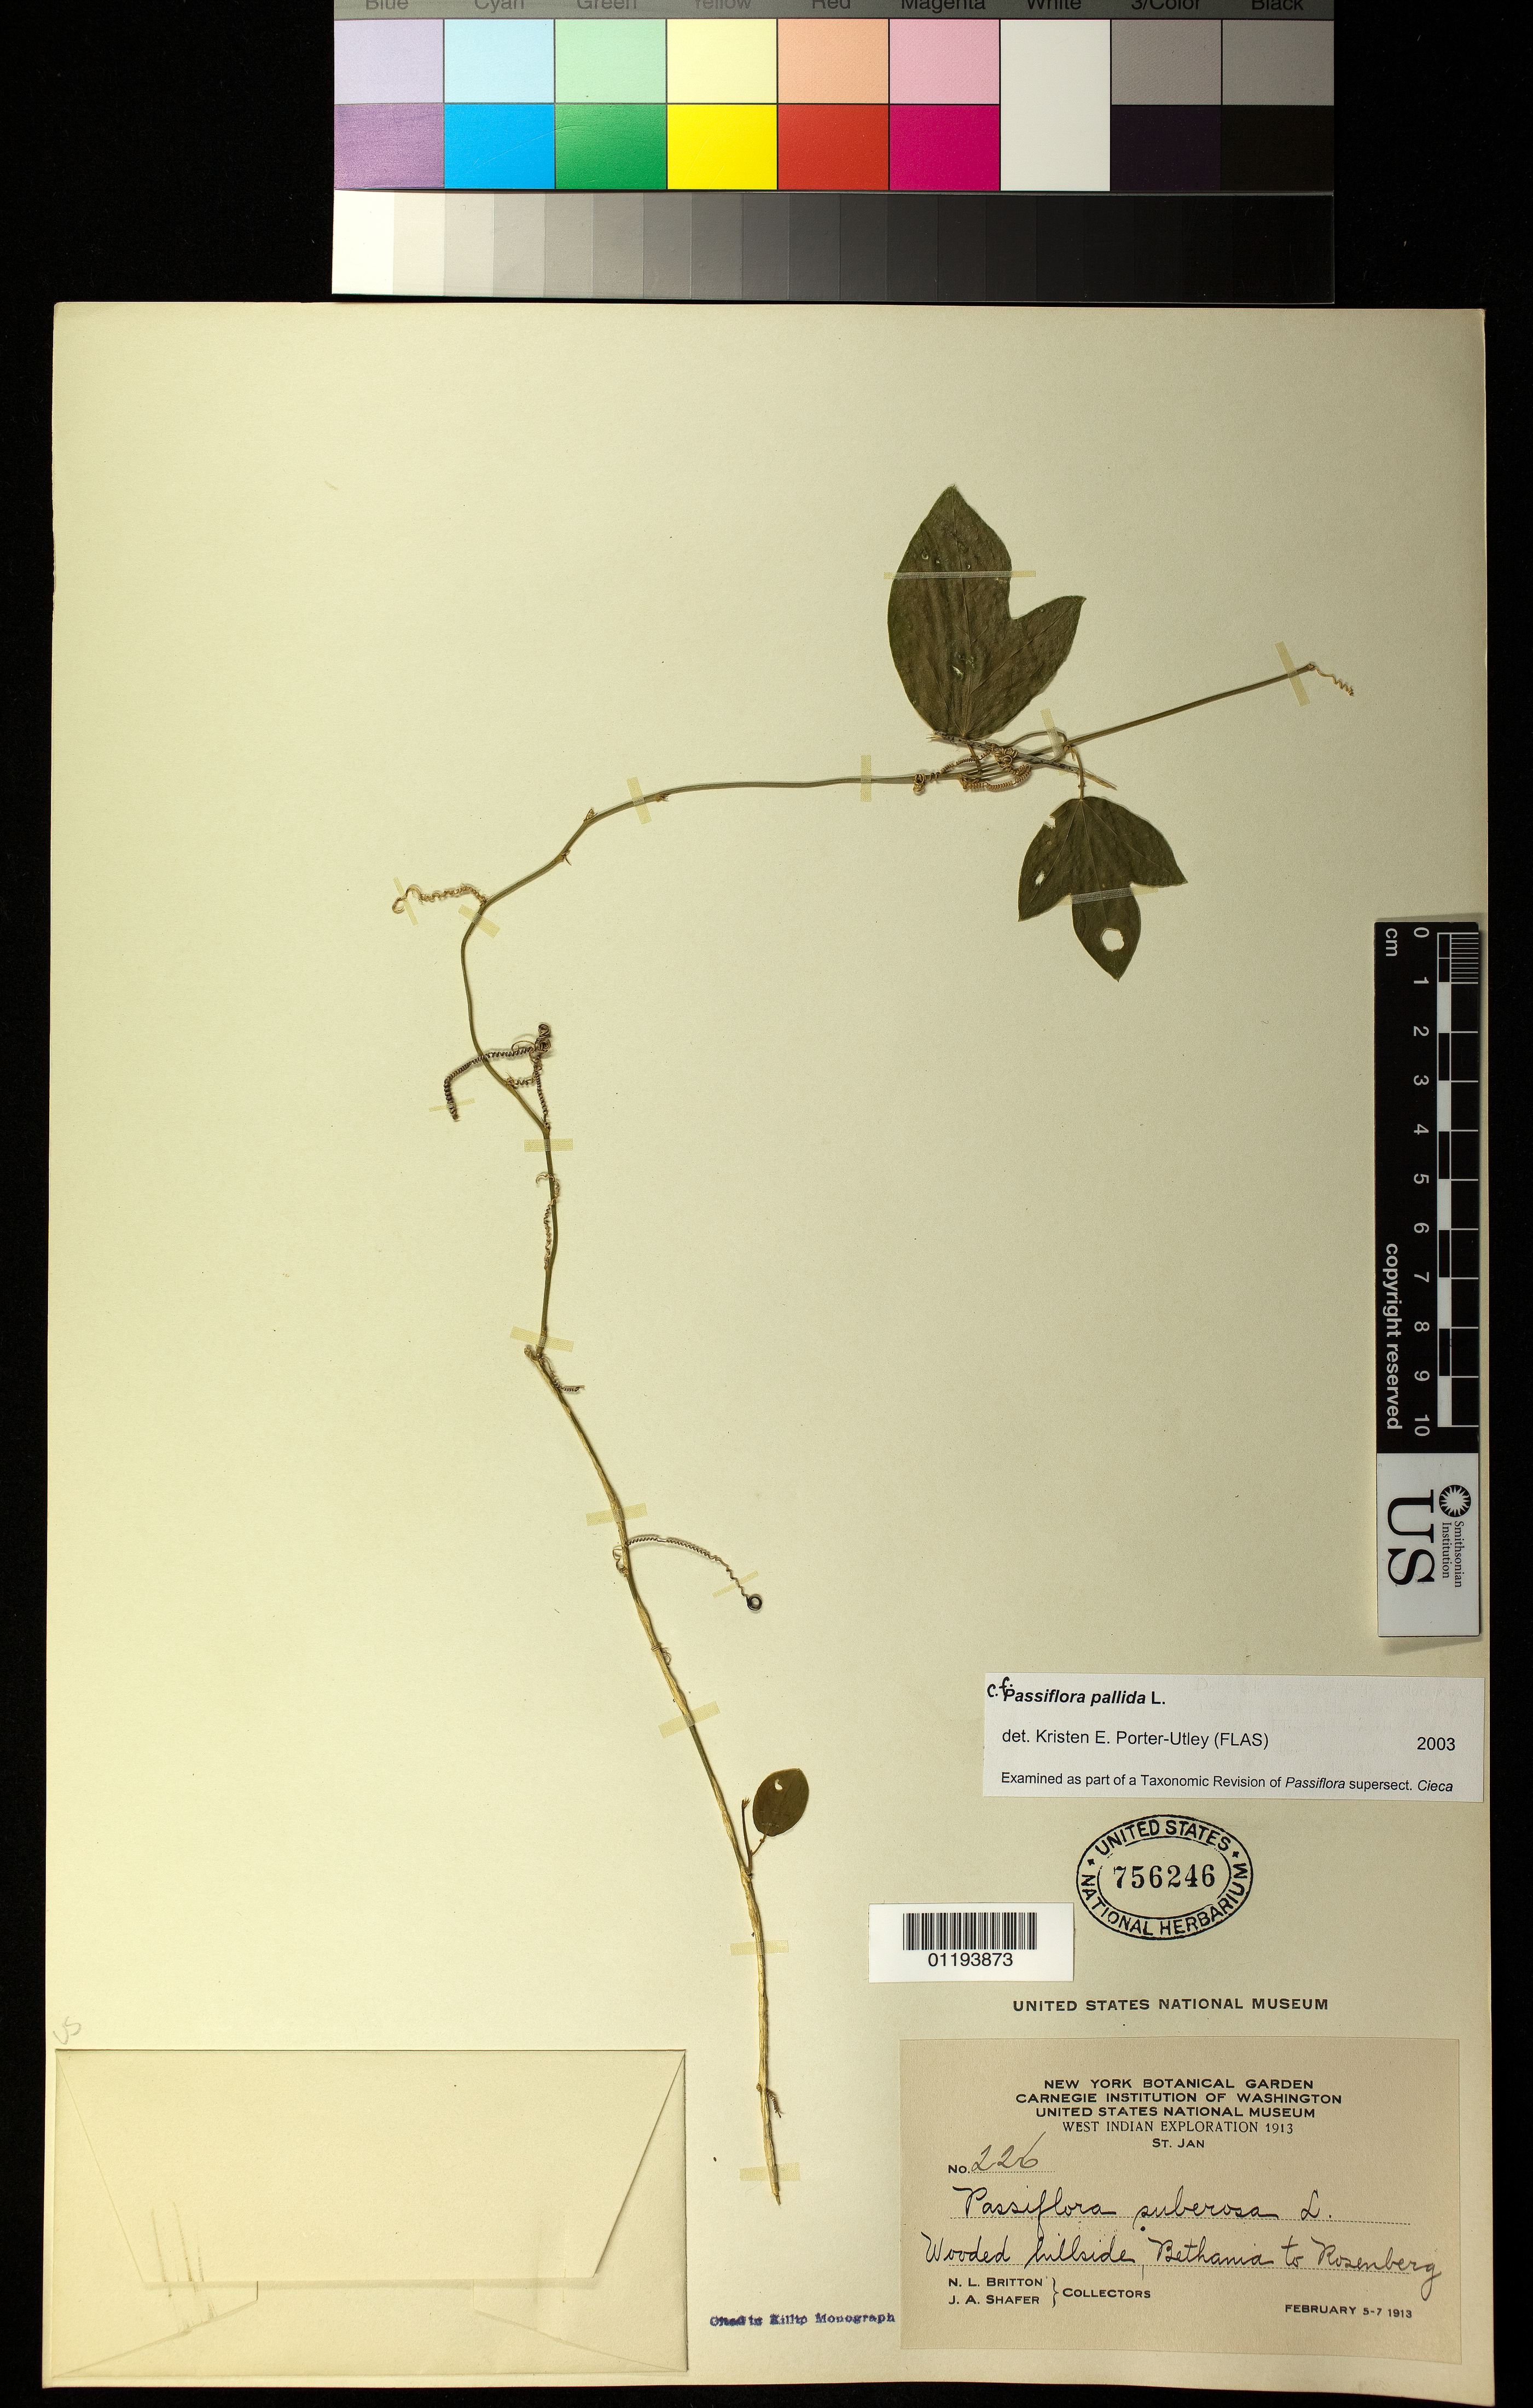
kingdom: Plantae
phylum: Tracheophyta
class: Magnoliopsida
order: Malpighiales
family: Passifloraceae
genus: Passiflora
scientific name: Passiflora pallida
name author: L.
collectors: N. Britton & J. A. Shafer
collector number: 226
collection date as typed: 05 Feb 1913 to 07 Feb 1913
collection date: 1913-02-05/1913-02-07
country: U.S. Virgin Islands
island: St. Jan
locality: U.S. Virgin Islands, St Jan: Wooded hillside, Bethania to Rosenberg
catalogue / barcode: US 756246